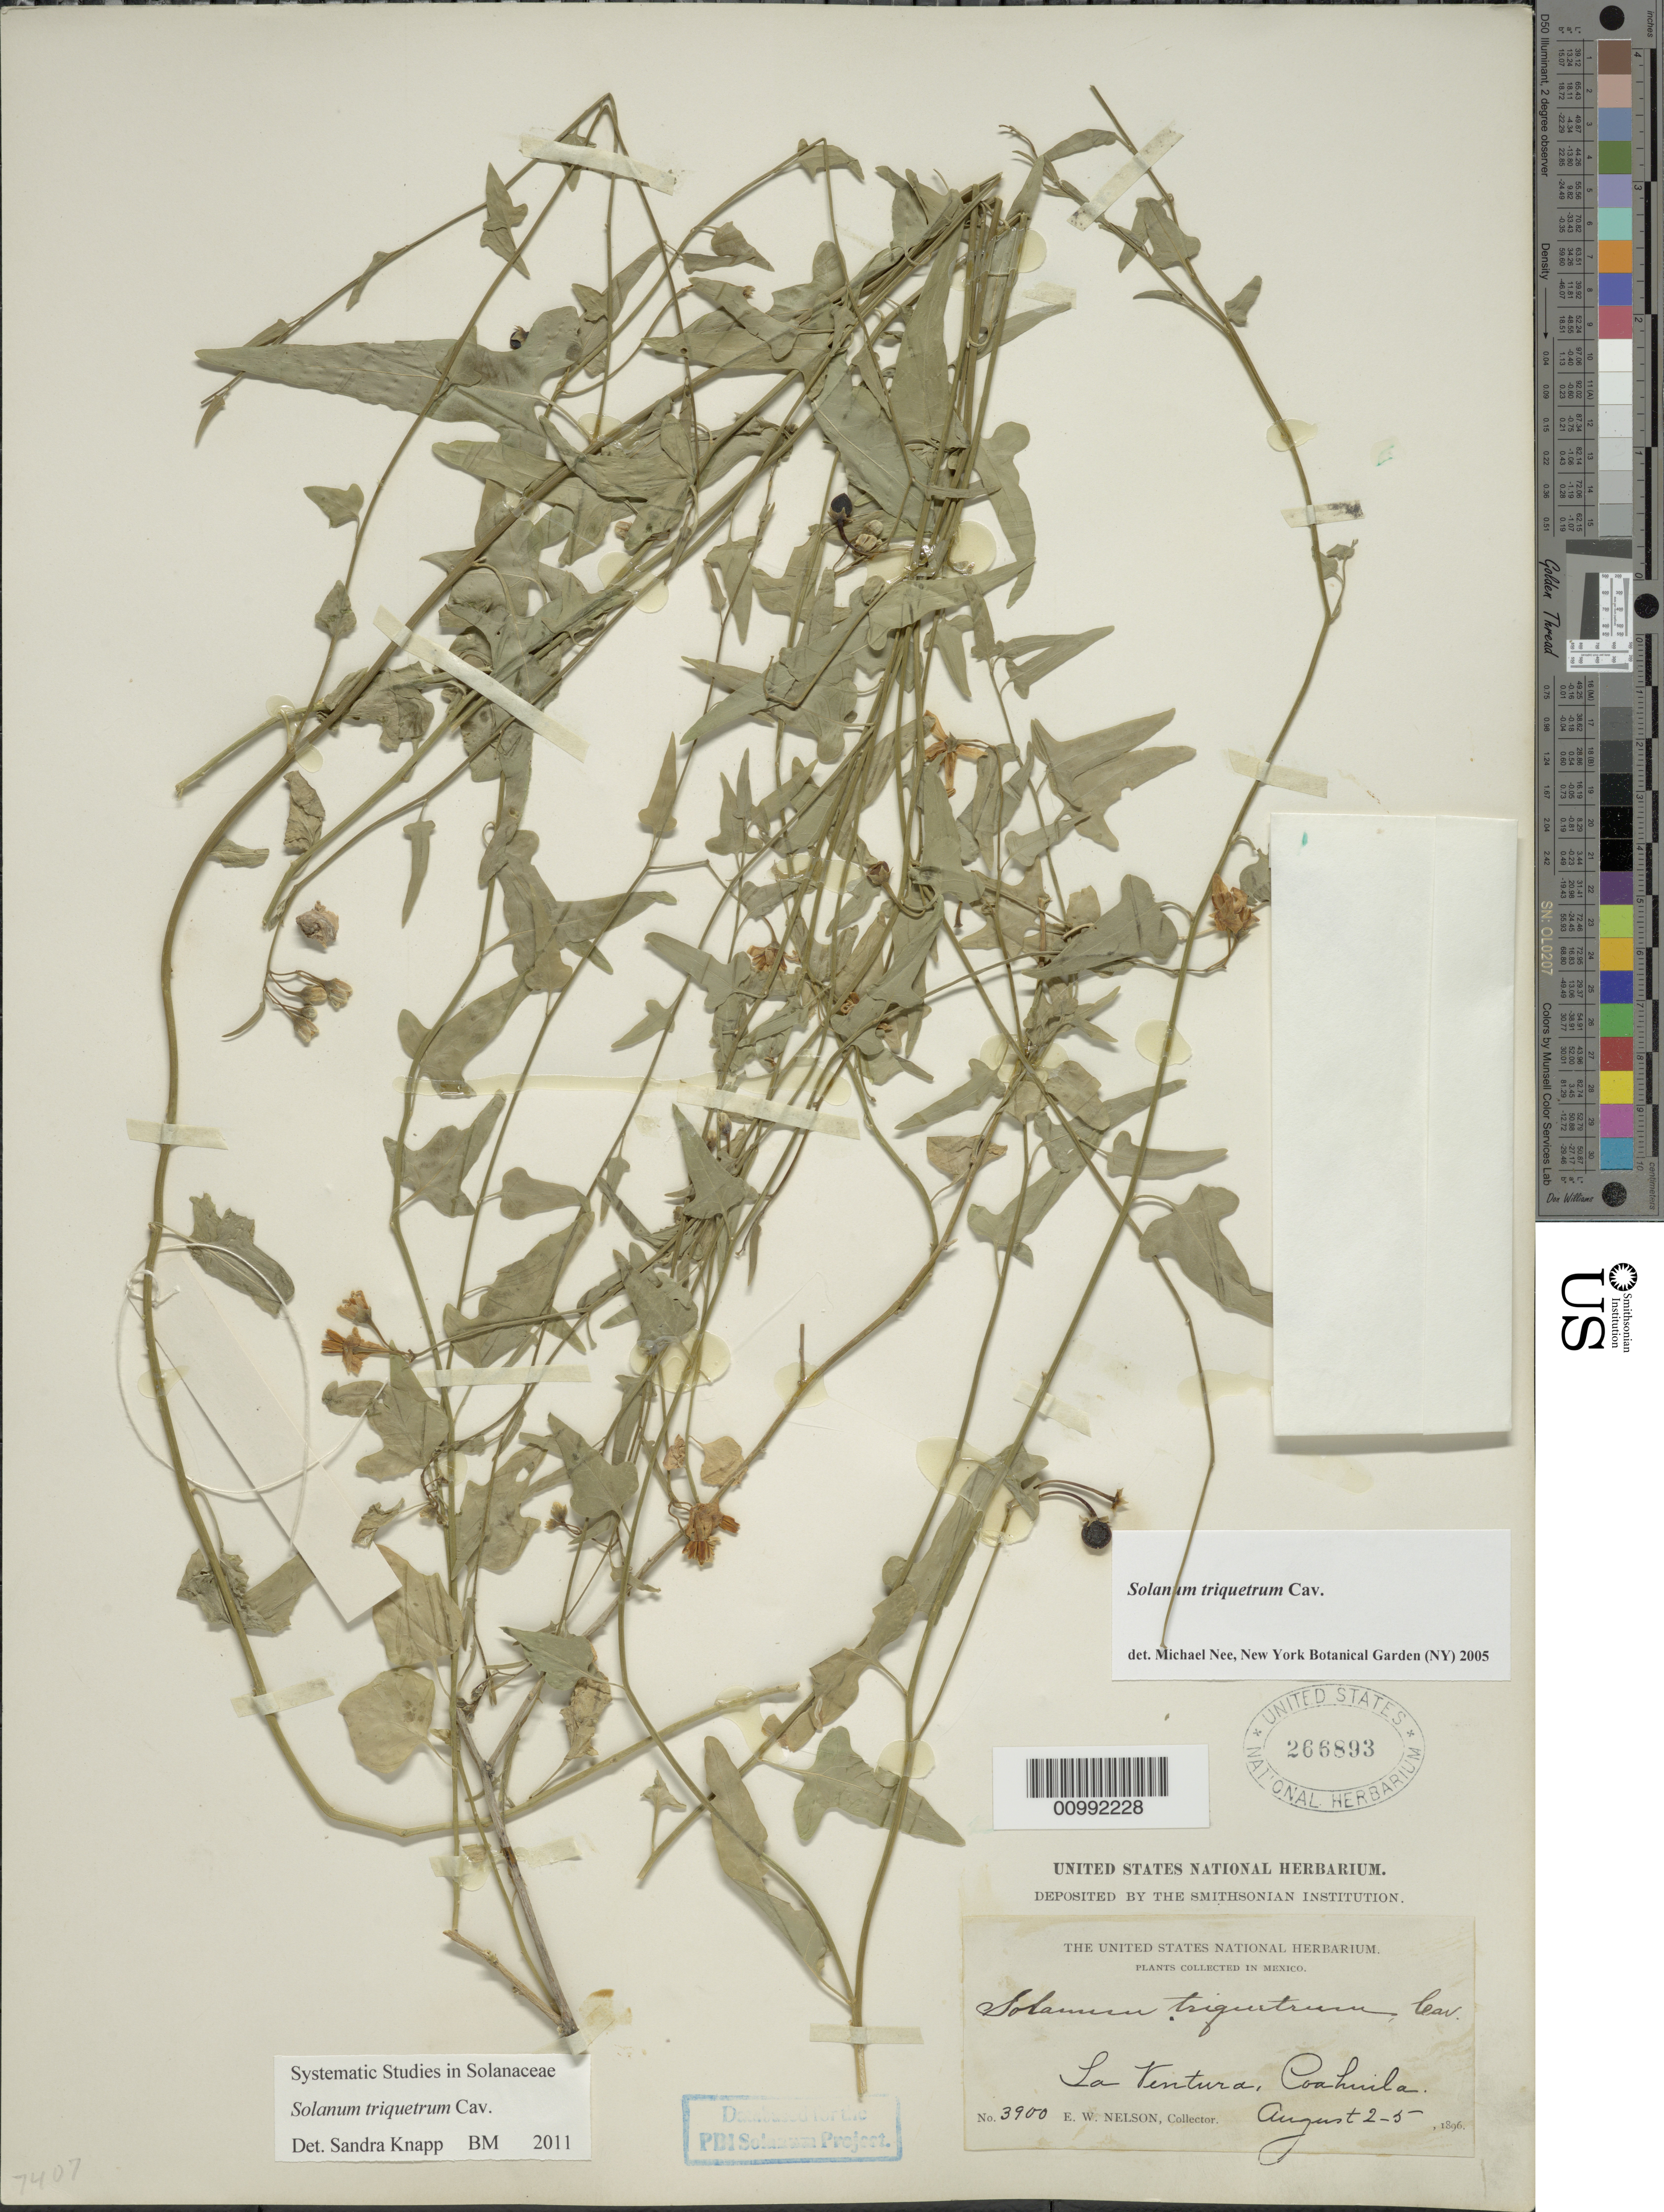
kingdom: Plantae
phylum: Tracheophyta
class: Magnoliopsida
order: Solanales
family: Solanaceae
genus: Solanum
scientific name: Solanum triquetrum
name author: Cav.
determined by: Knapp, S. D.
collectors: E. W. Nelson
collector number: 3900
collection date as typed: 1896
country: Mexico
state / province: Coahuila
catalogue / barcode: US 266893